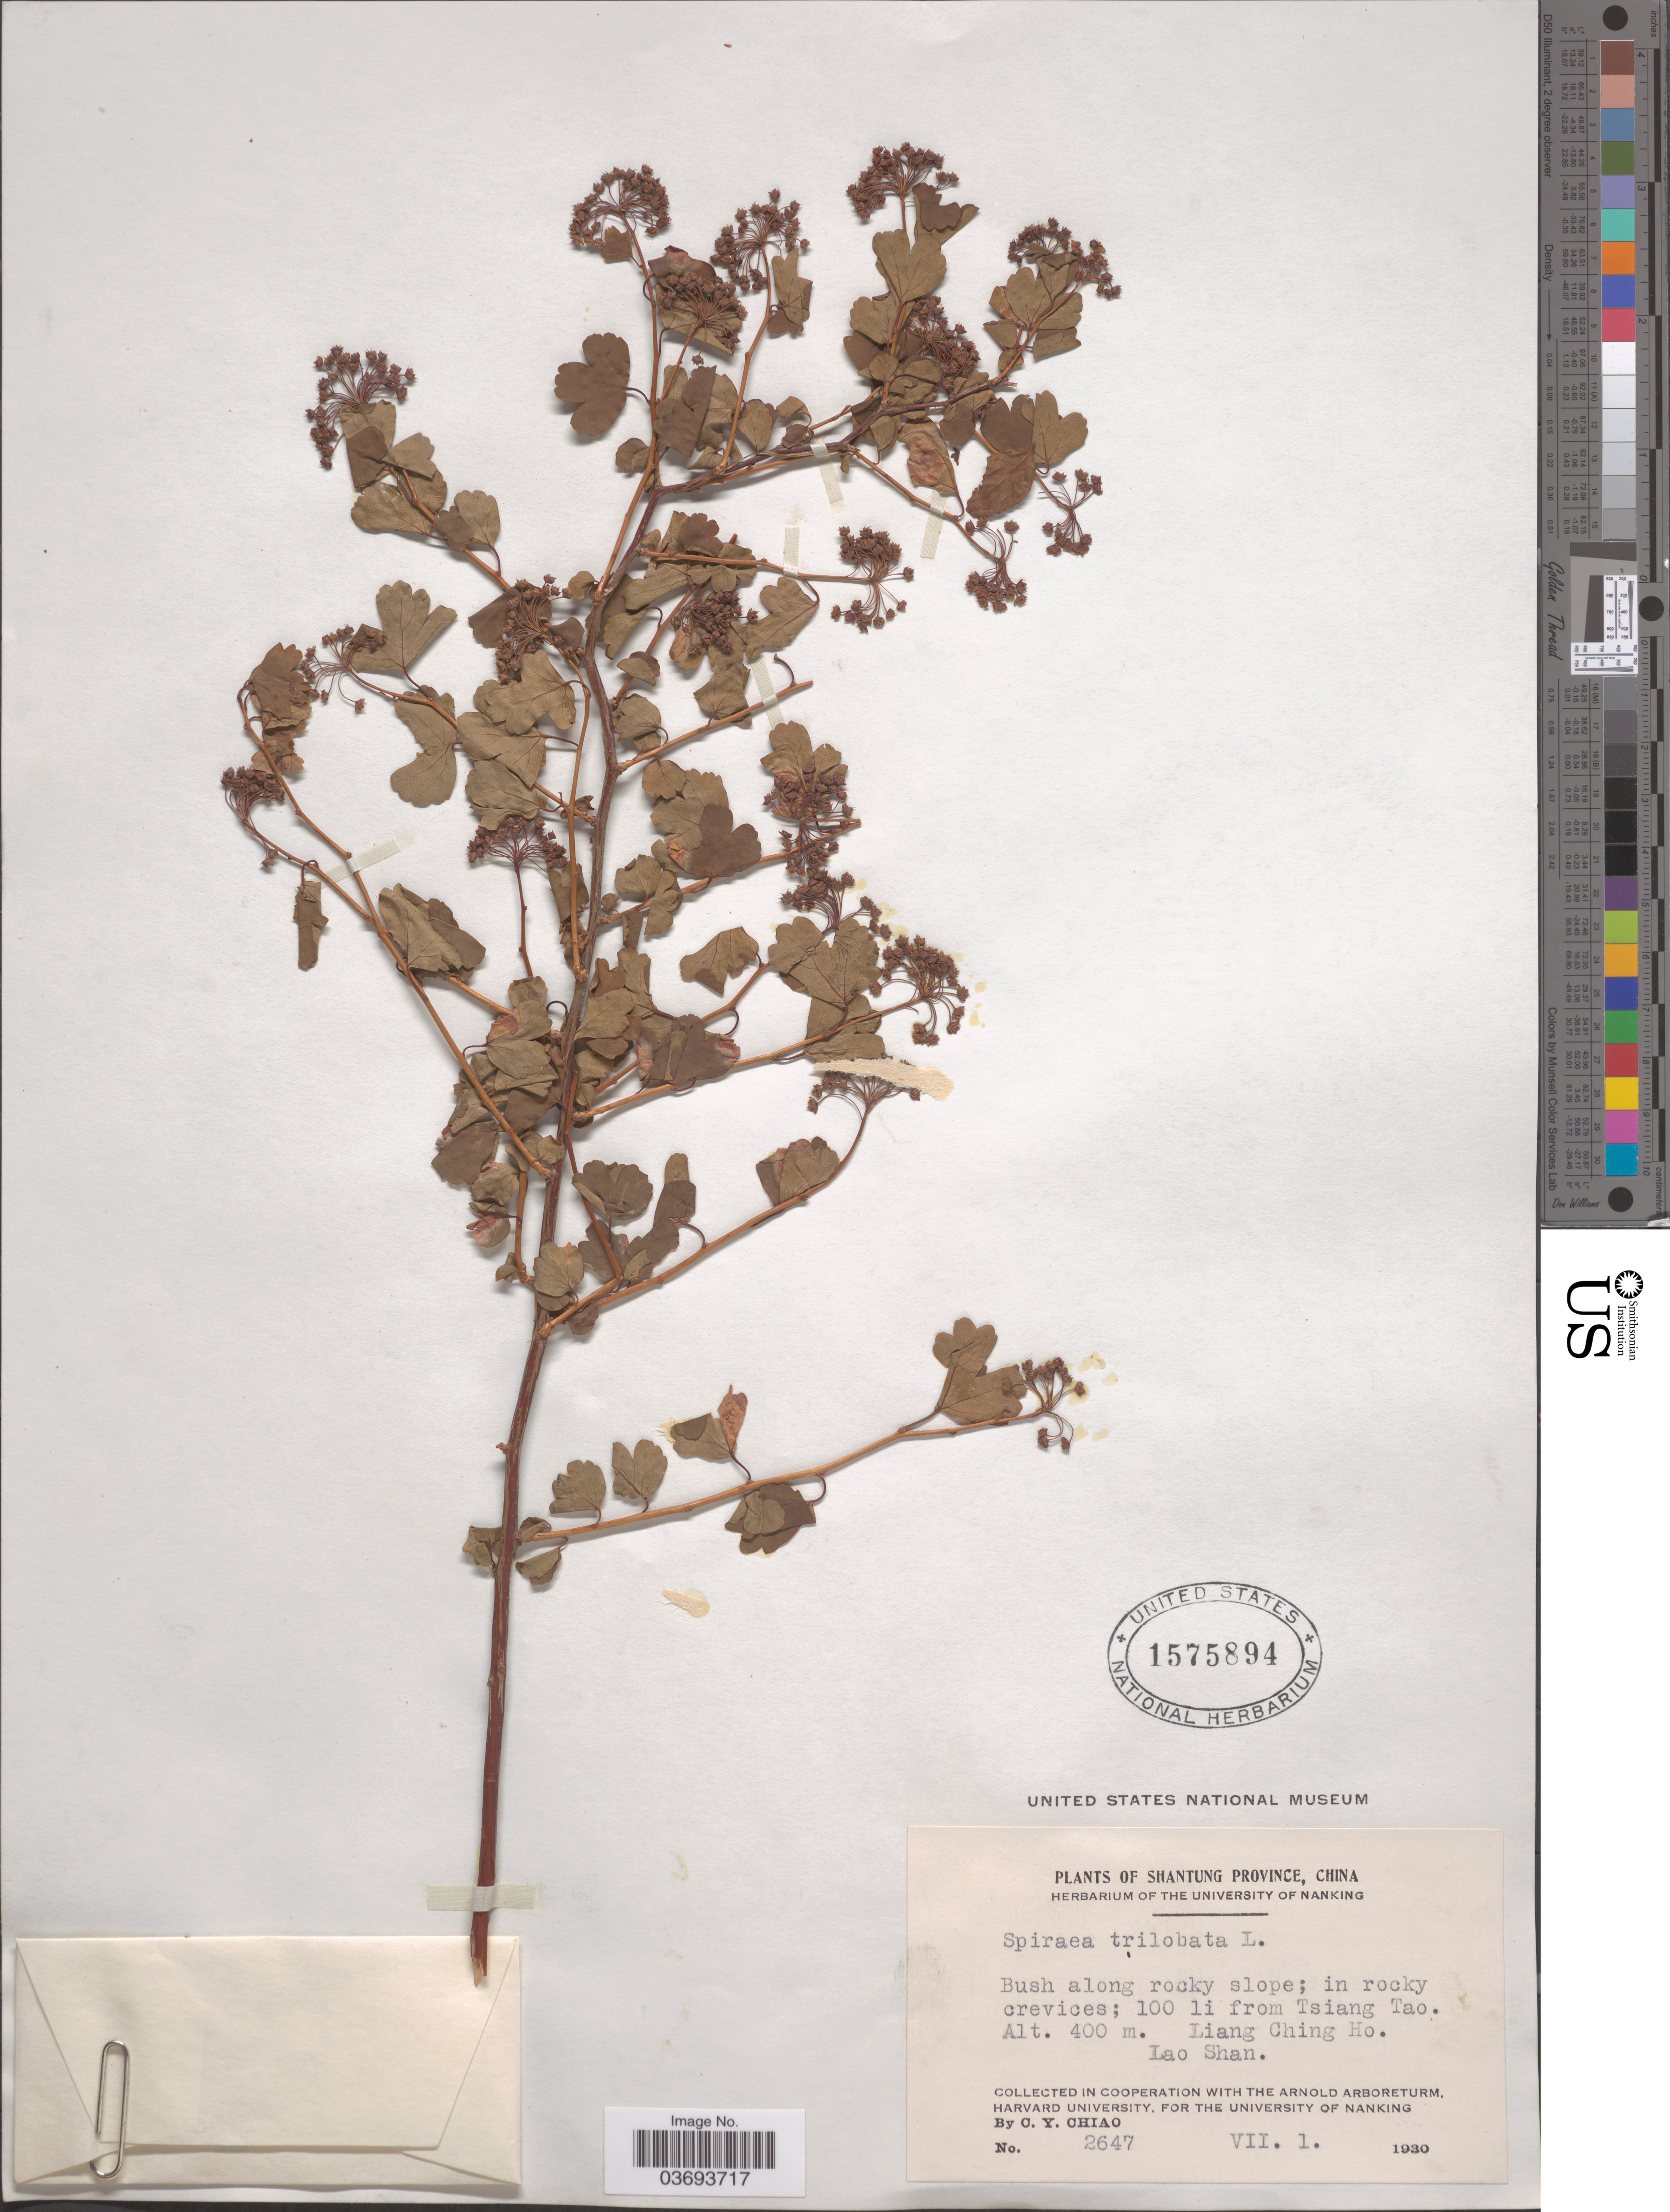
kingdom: Plantae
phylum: Tracheophyta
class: Magnoliopsida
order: Rosales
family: Rosaceae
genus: Spiraea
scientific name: Spiraea trilobata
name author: L.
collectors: C. Y. Chiao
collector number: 2647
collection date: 1930-07-01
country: China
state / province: Shandong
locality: Shantung Province. Bush along rocky slope; in rocky crevices; 100 li from Tsiang Tao. Liang Ching Ho. Lao Shan.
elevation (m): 400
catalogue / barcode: US 1575894